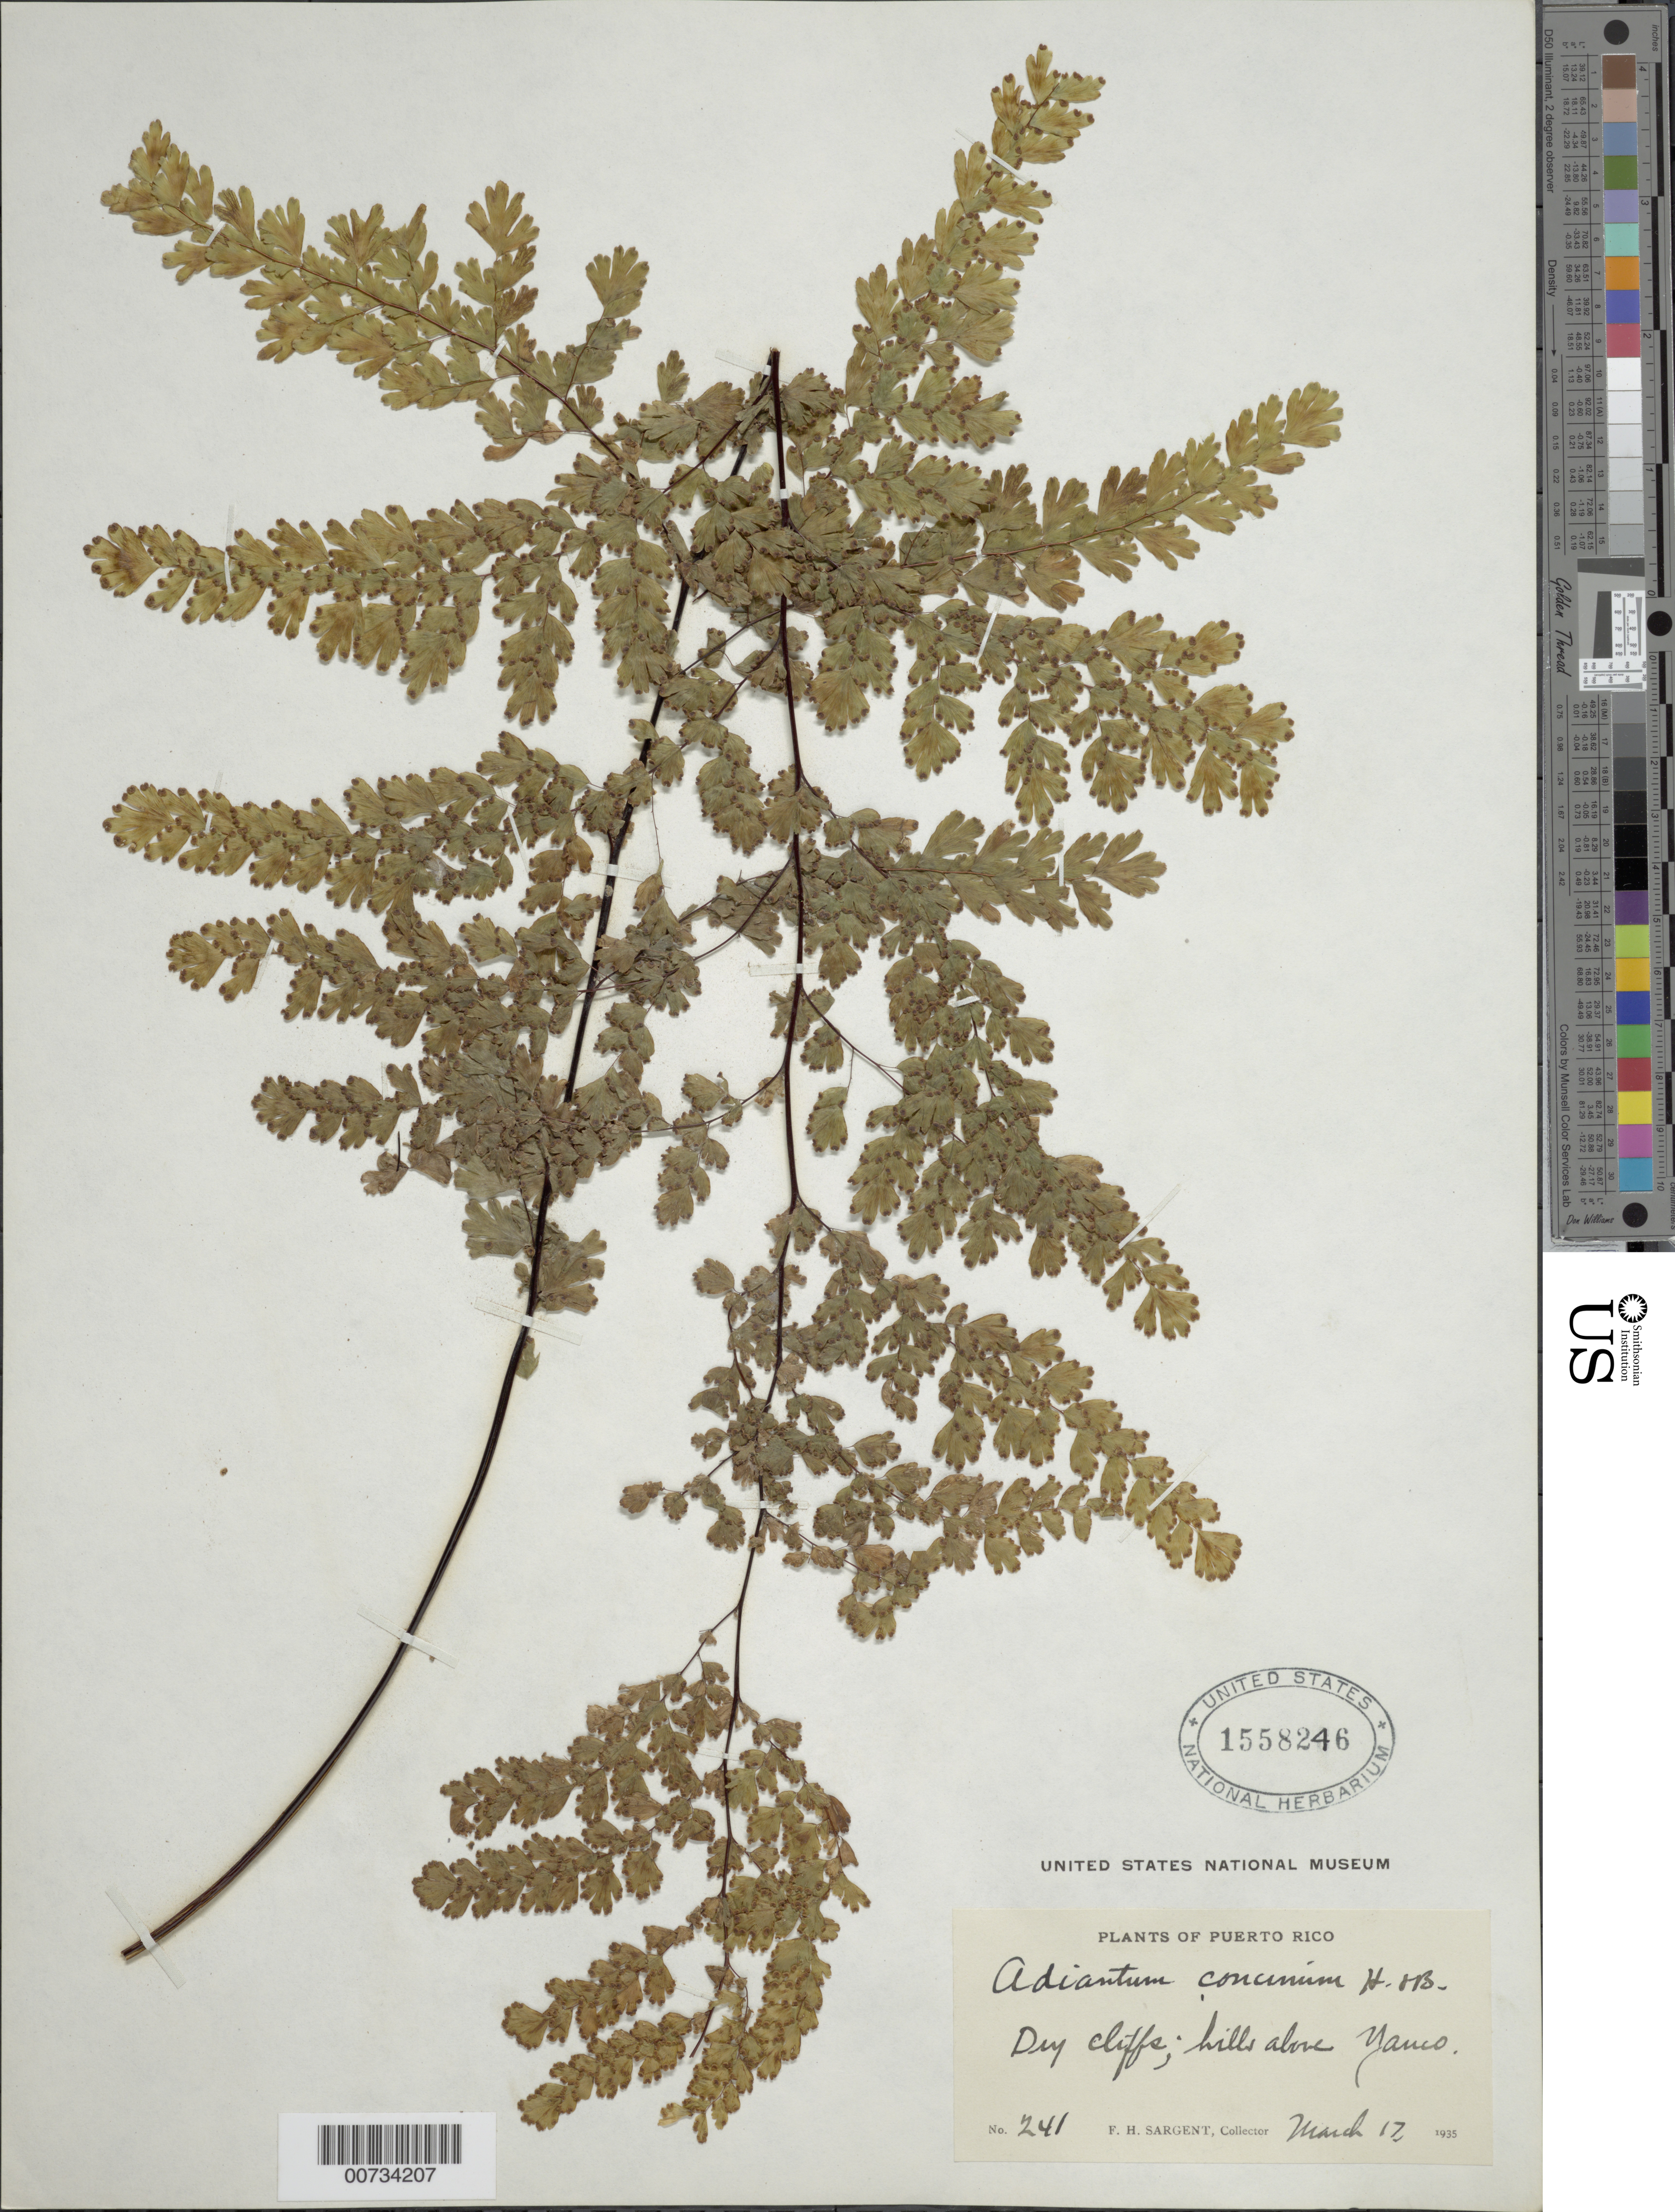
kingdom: Plantae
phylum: Tracheophyta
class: Polypodiopsida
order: Polypodiales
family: Pteridaceae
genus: Adiantum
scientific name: Adiantum concinnum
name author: Humb. & Bonpl. ex Willd.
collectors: F. H. Sargent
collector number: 241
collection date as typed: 17 Mar 1935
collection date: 1935-03-17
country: Puerto Rico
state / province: Yauco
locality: Yauco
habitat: Dry cliffs, hills above Yauco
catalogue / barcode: US 1558246